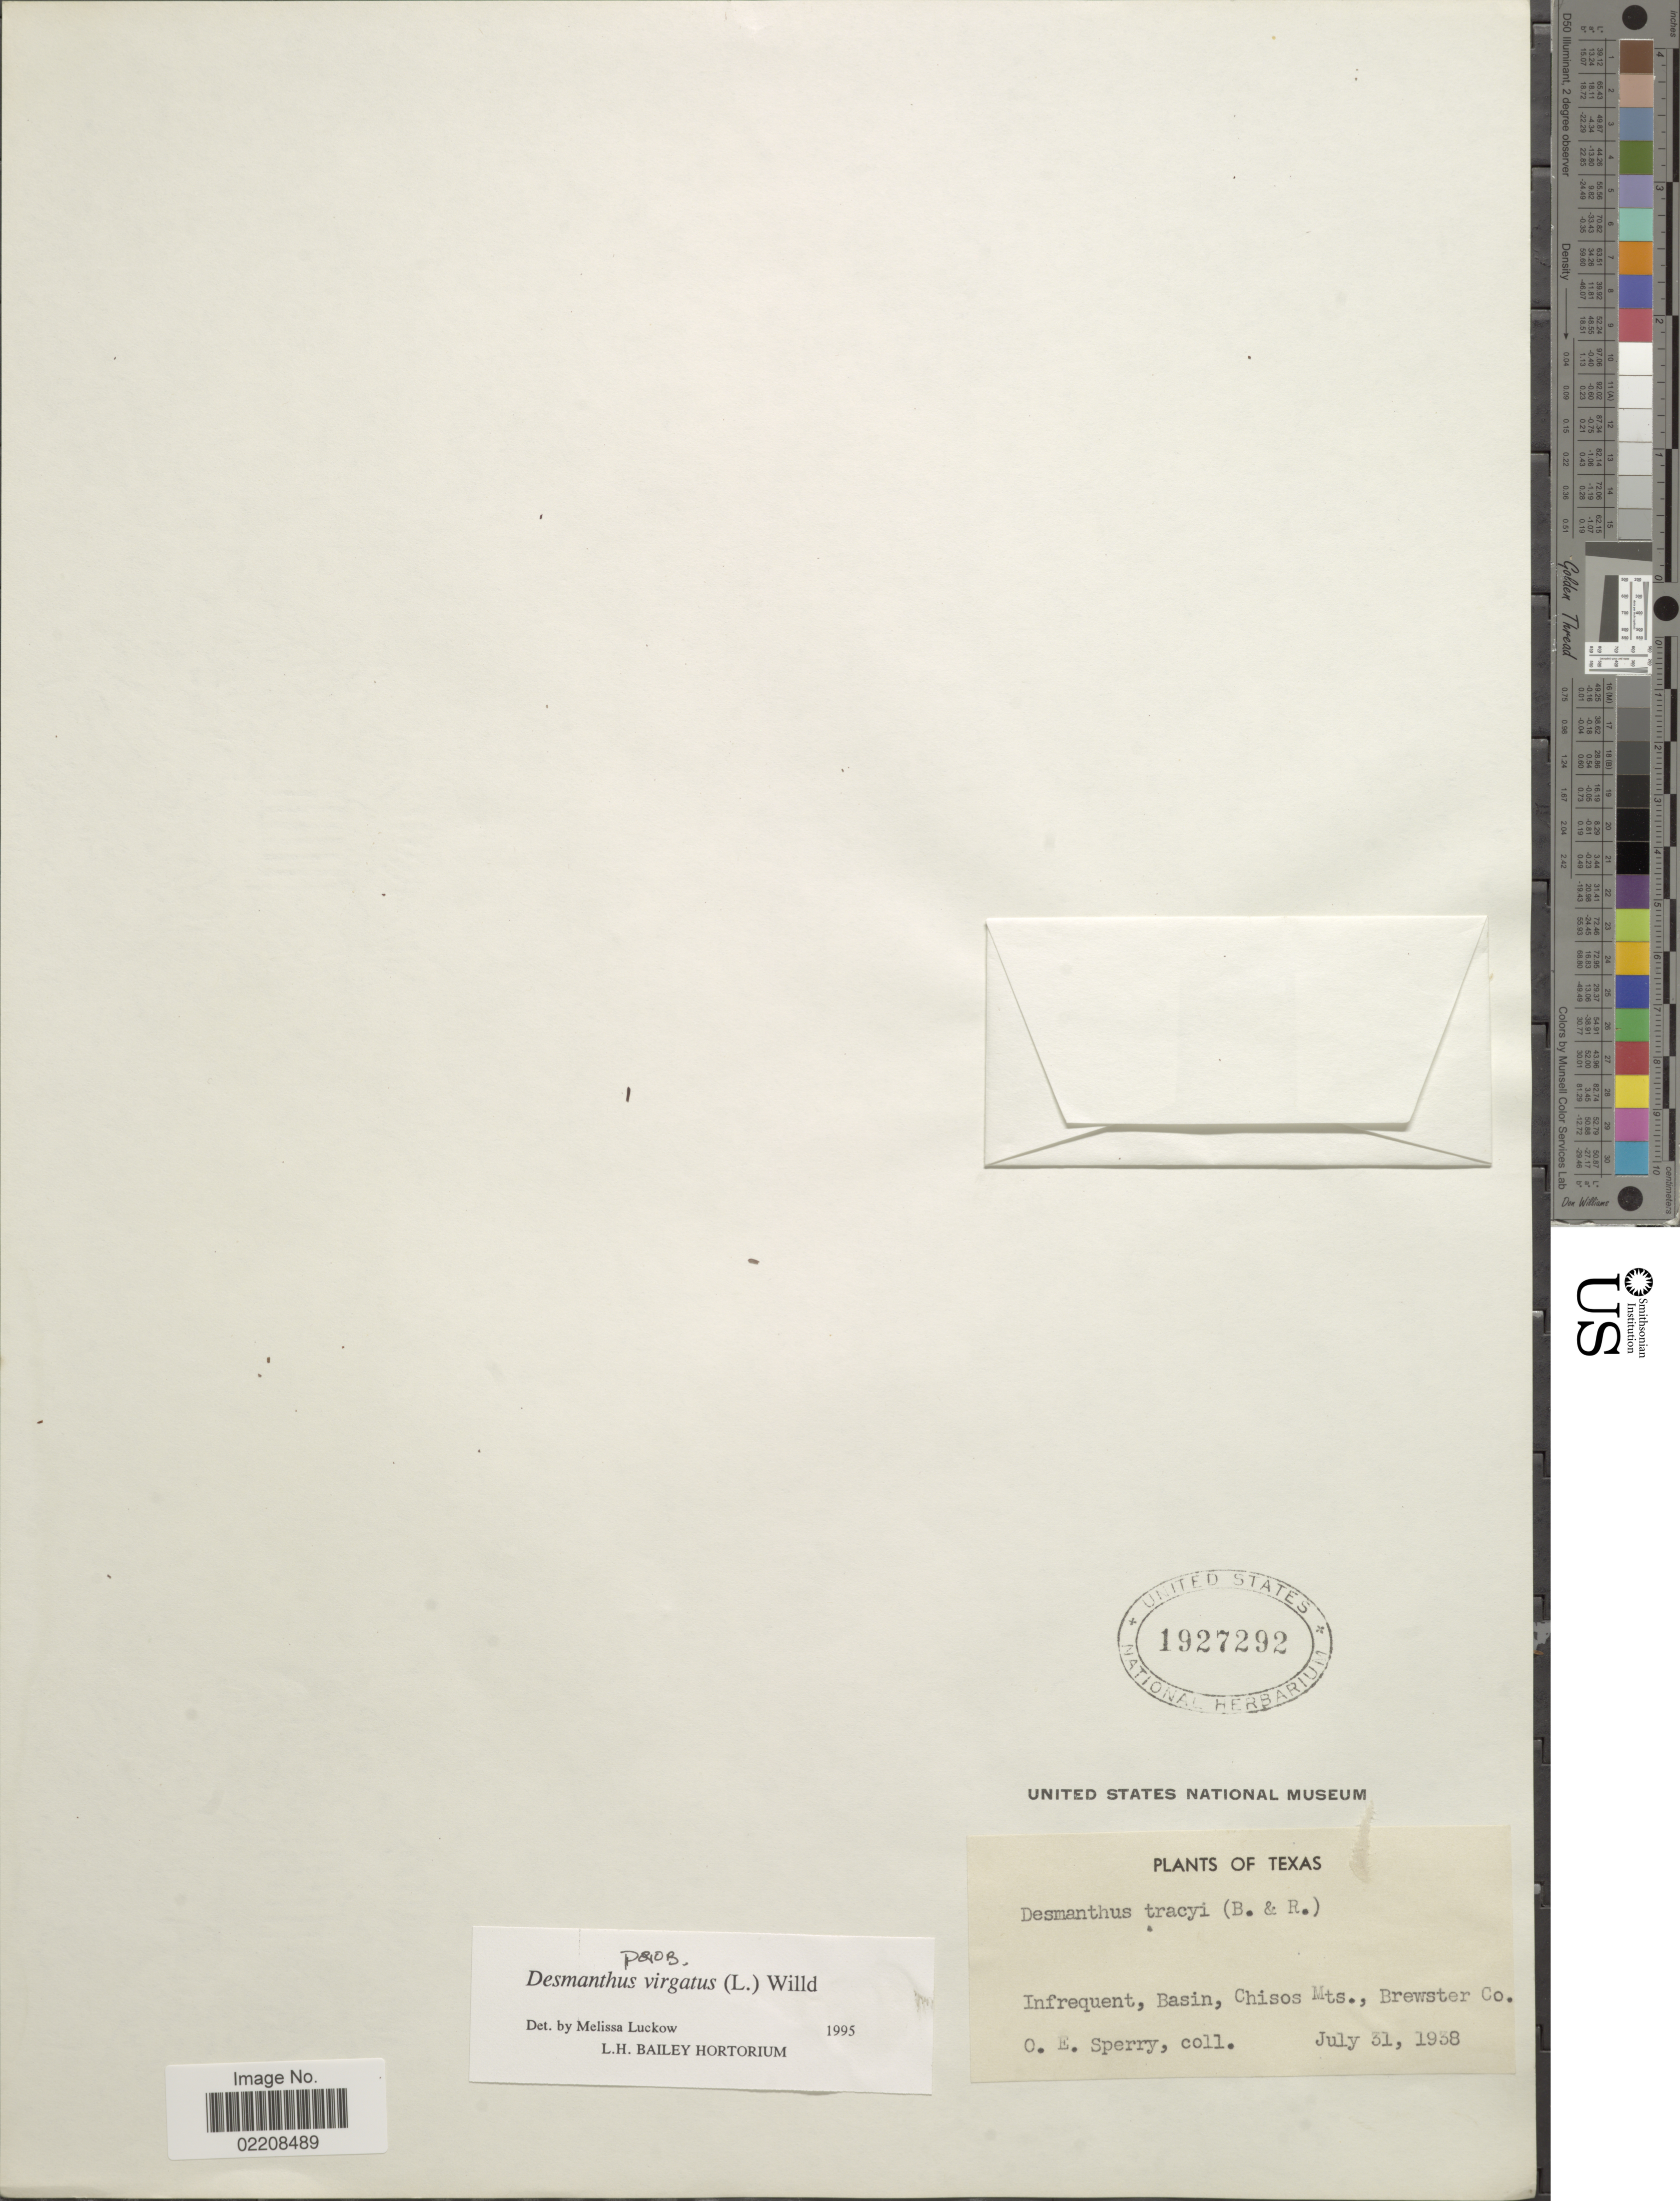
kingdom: Plantae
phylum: Tracheophyta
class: Magnoliopsida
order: Fabales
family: Fabaceae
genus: Desmanthus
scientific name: Desmanthus virgatus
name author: (L.) Willd.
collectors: O. E. Sperry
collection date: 1938-07-31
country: United States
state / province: Texas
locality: Infrequent, Basin. Chisos Mts., Brewster Co.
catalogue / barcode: US 1927292